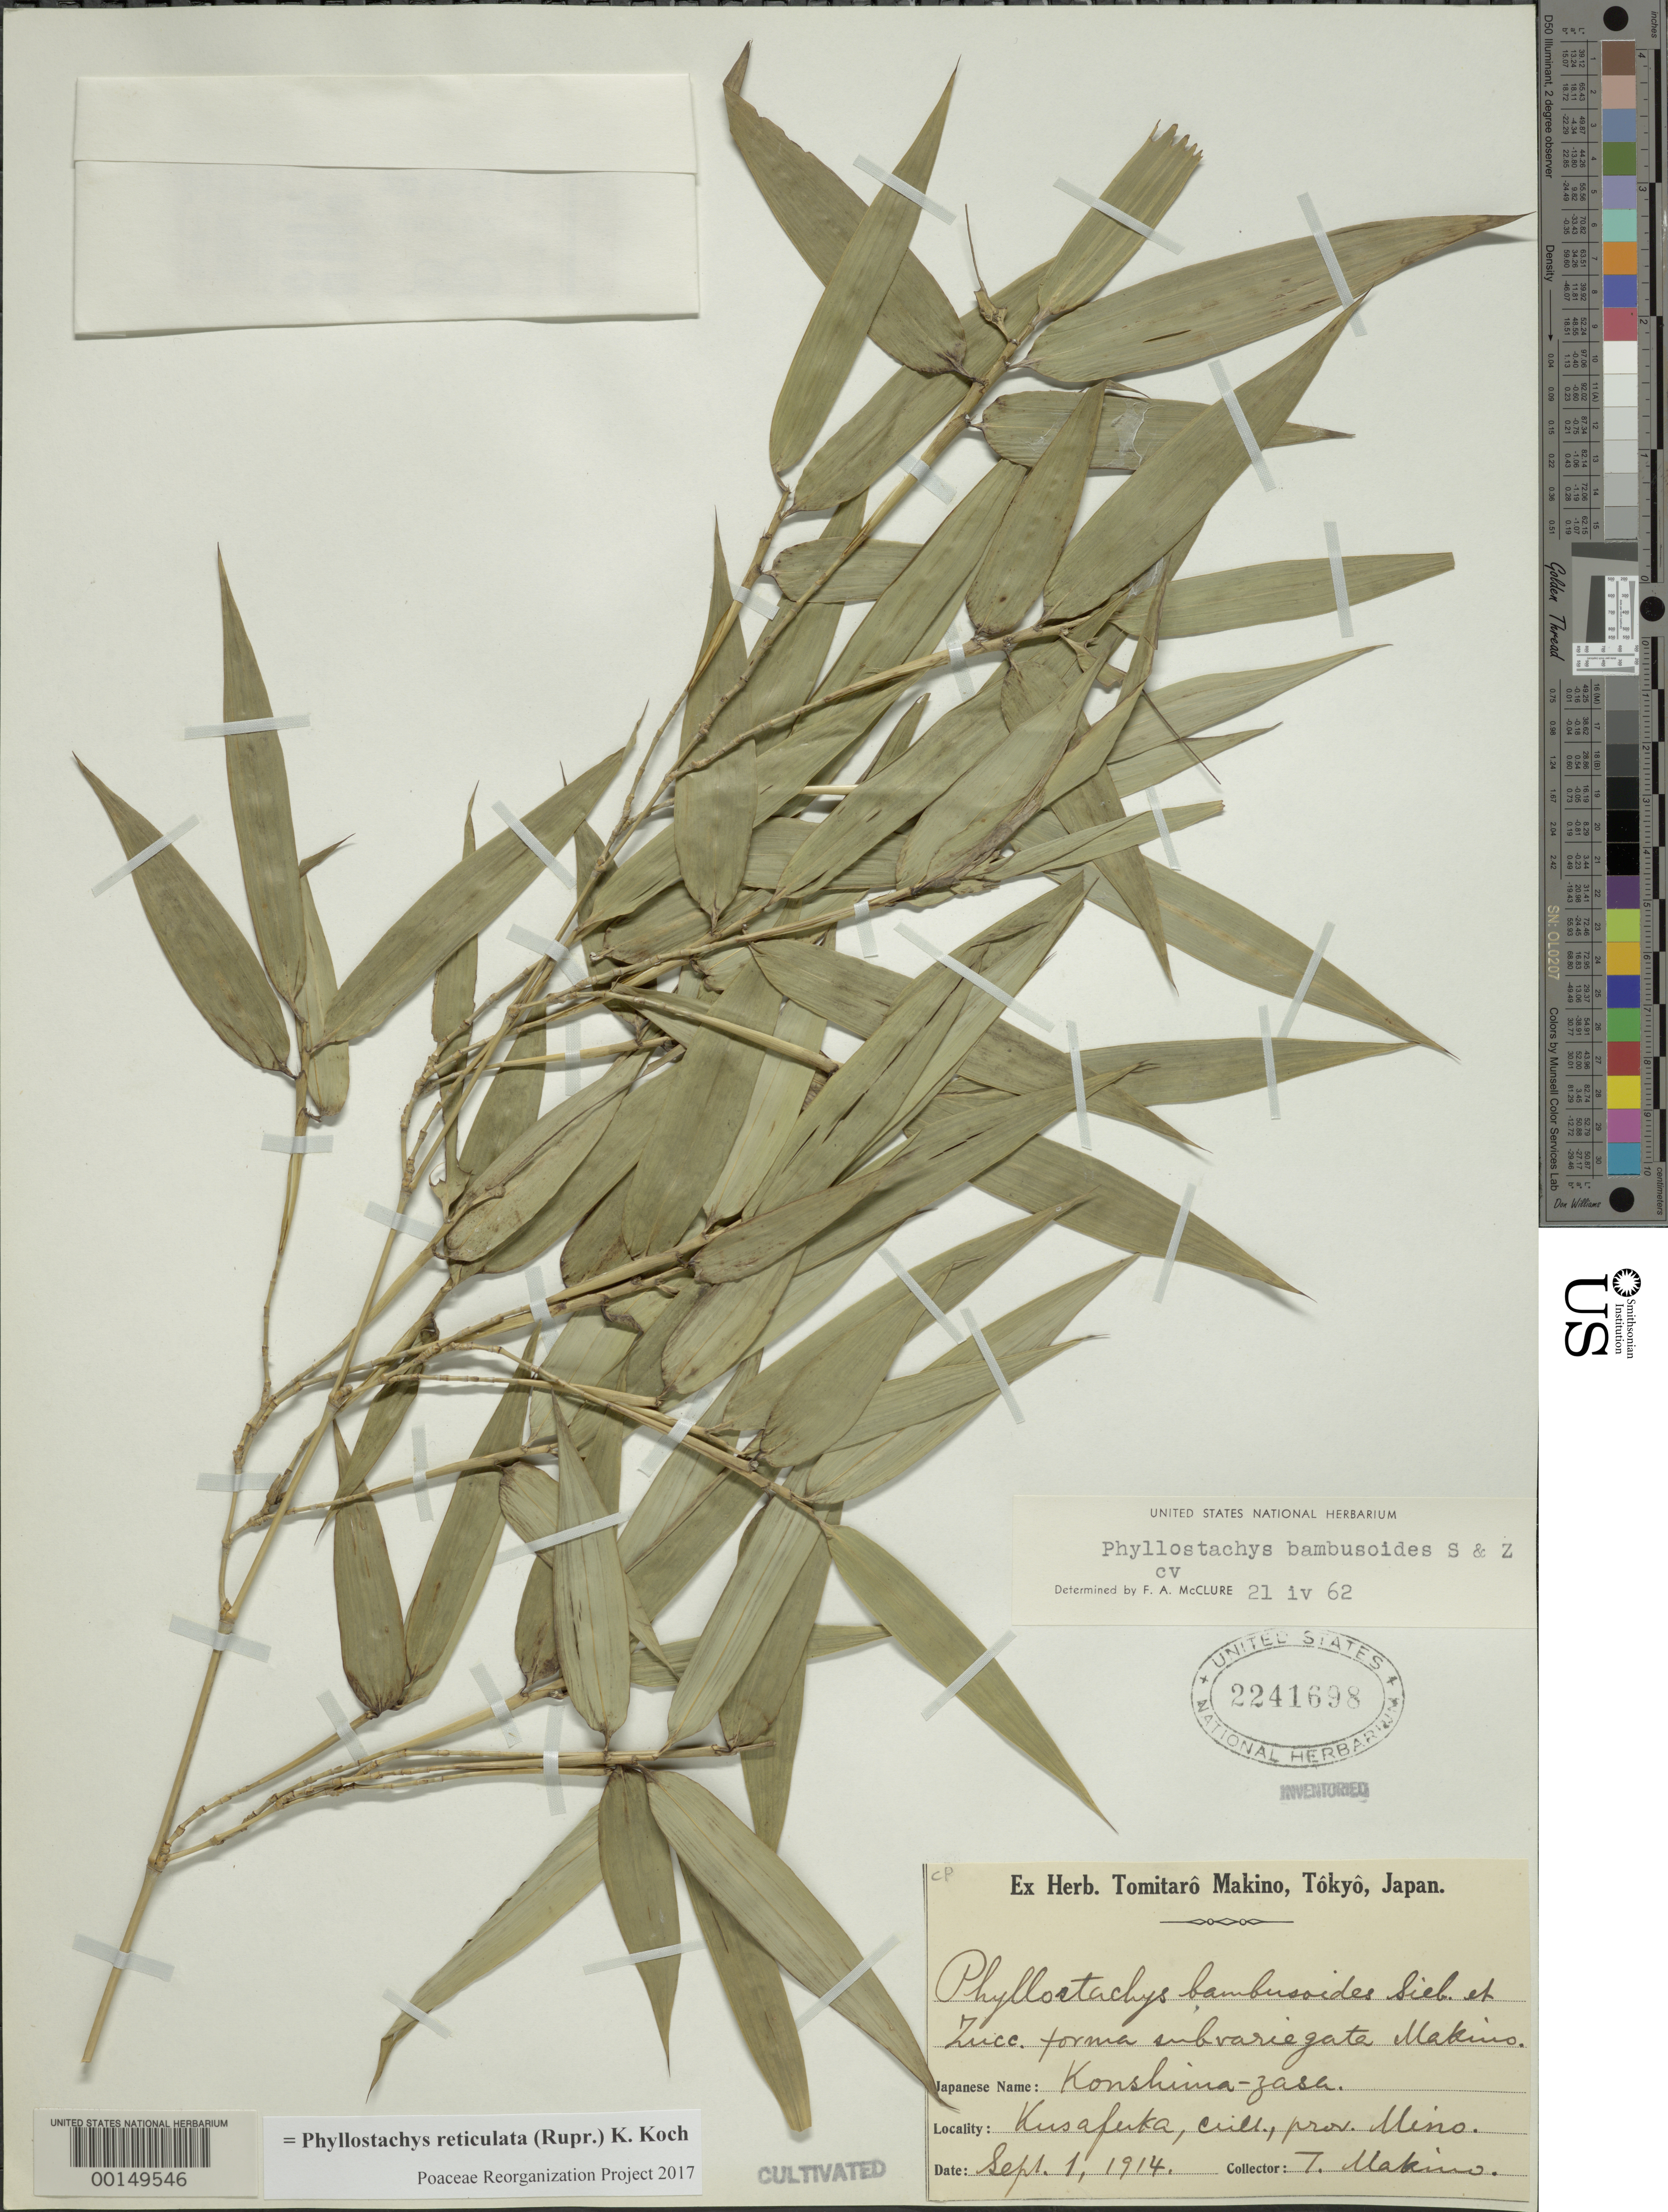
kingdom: Plantae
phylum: Tracheophyta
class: Liliopsida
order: Poales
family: Poaceae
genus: Phyllostachys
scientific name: Phyllostachys bambusoides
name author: Siebold & Zucc.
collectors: T. Makino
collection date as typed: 01 Sep 1914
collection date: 1914-09-01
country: Japan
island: Honshu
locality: Kusafuka, mino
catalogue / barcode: US 2241698